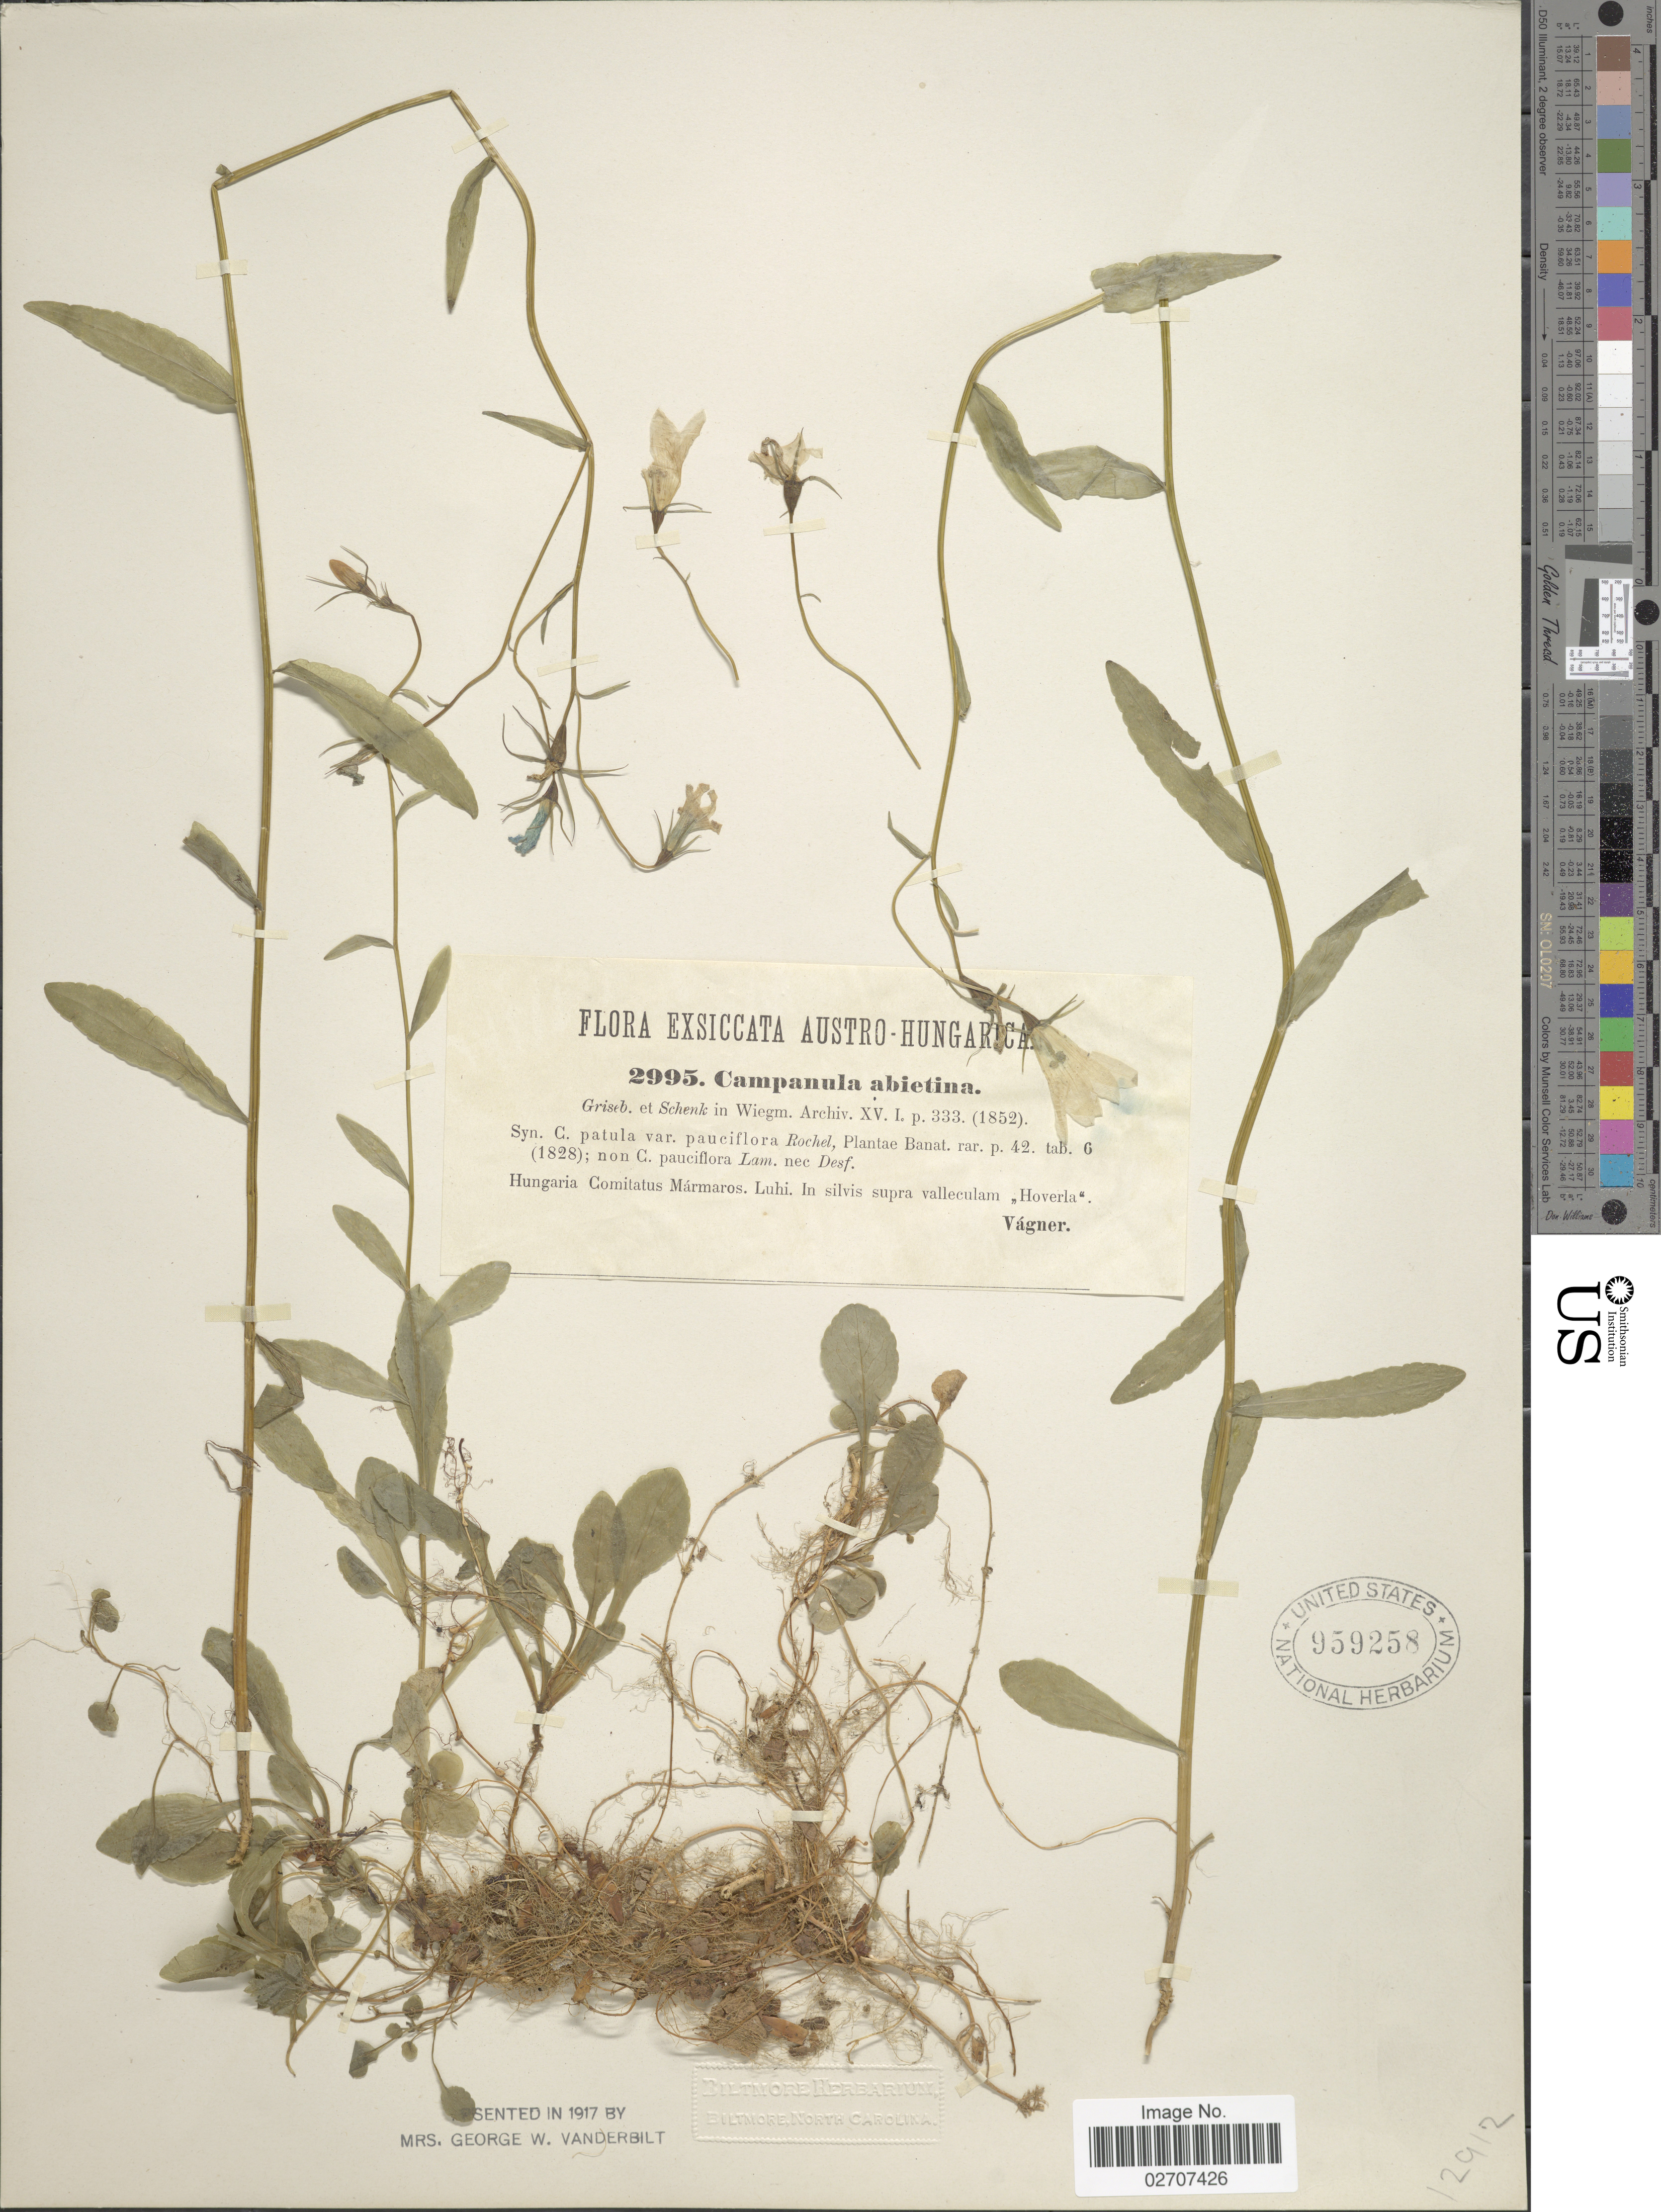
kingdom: Plantae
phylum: Tracheophyta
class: Magnoliopsida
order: Asterales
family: Campanulaceae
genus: Campanula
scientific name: Campanula abietina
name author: Griseb. & Schenk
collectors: Vágner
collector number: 2995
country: Hungary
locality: Austro-Hungarica, Hungaria Comitatus Marmaros, Luhi, in silvis supra valleculam "Hoverla".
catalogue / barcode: US 959258